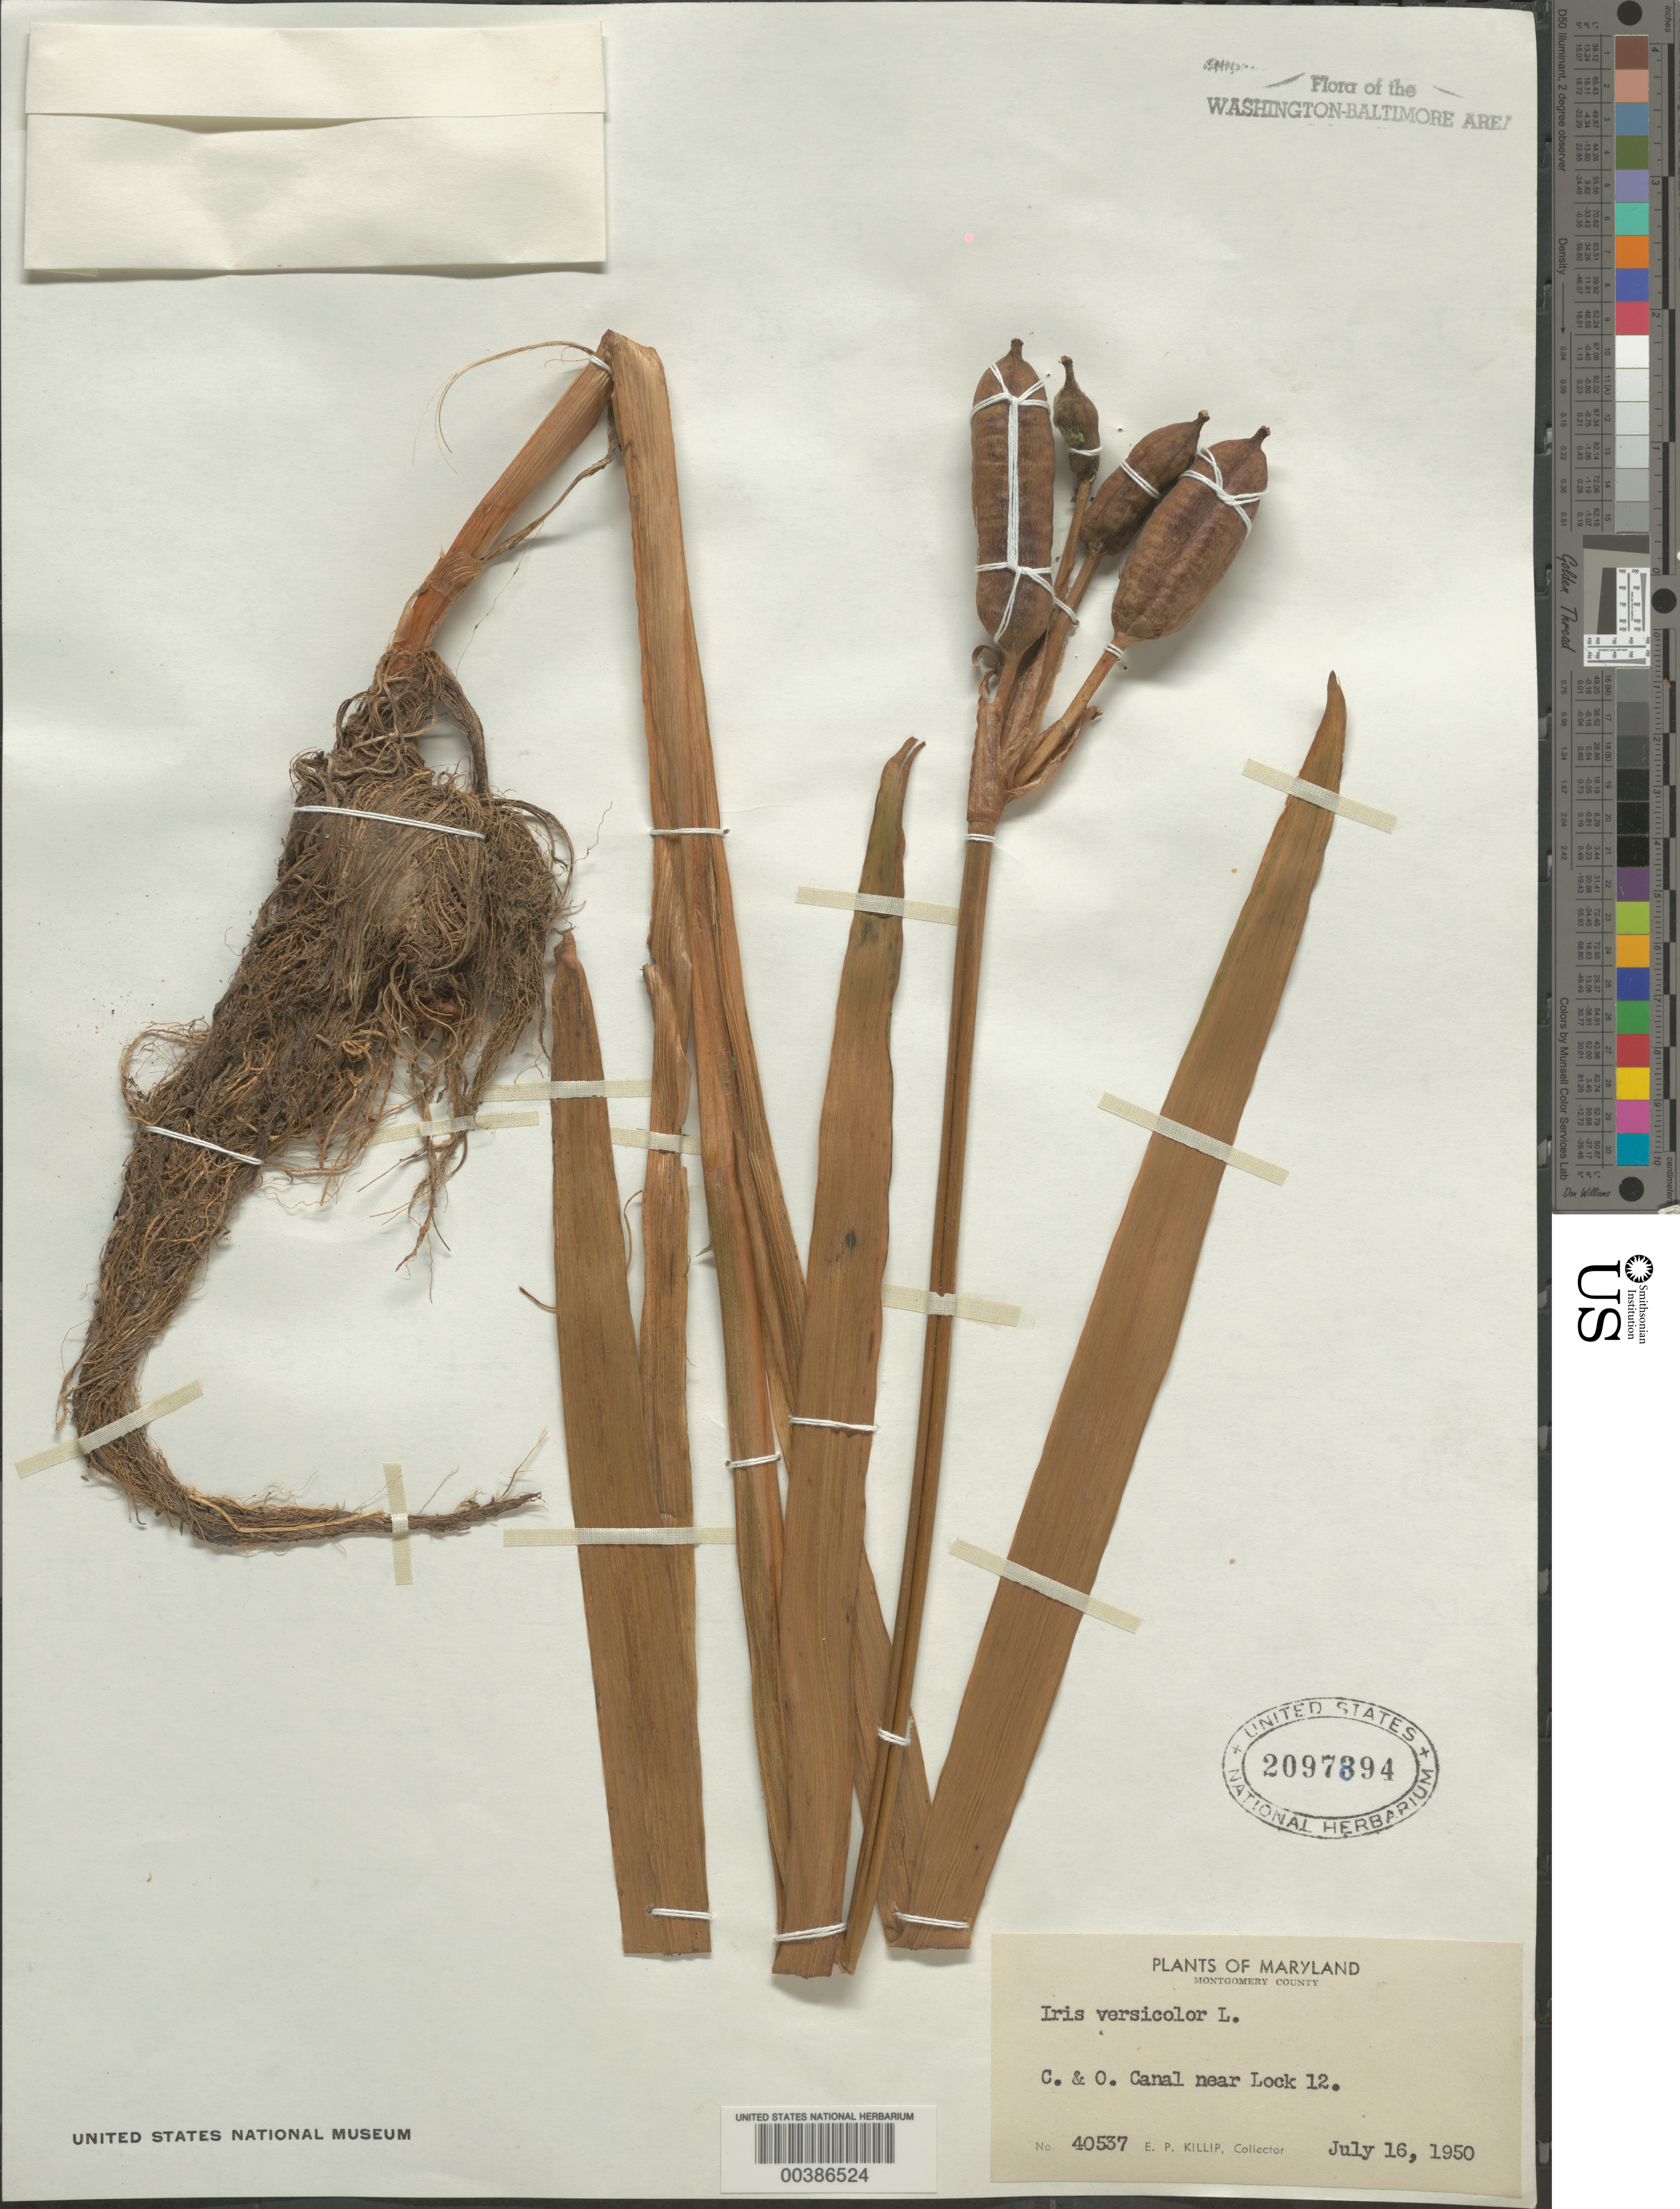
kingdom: Plantae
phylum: Tracheophyta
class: Liliopsida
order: Asparagales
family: Iridaceae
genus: Iris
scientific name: Iris versicolor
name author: L.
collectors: E. P. Killip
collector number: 40537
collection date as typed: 16 Jul 1950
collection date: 1950-07-16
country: United States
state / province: Maryland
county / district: Montgomery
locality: C. & O. Canal near Lock 12 C. and O. Canal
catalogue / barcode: US 2097894